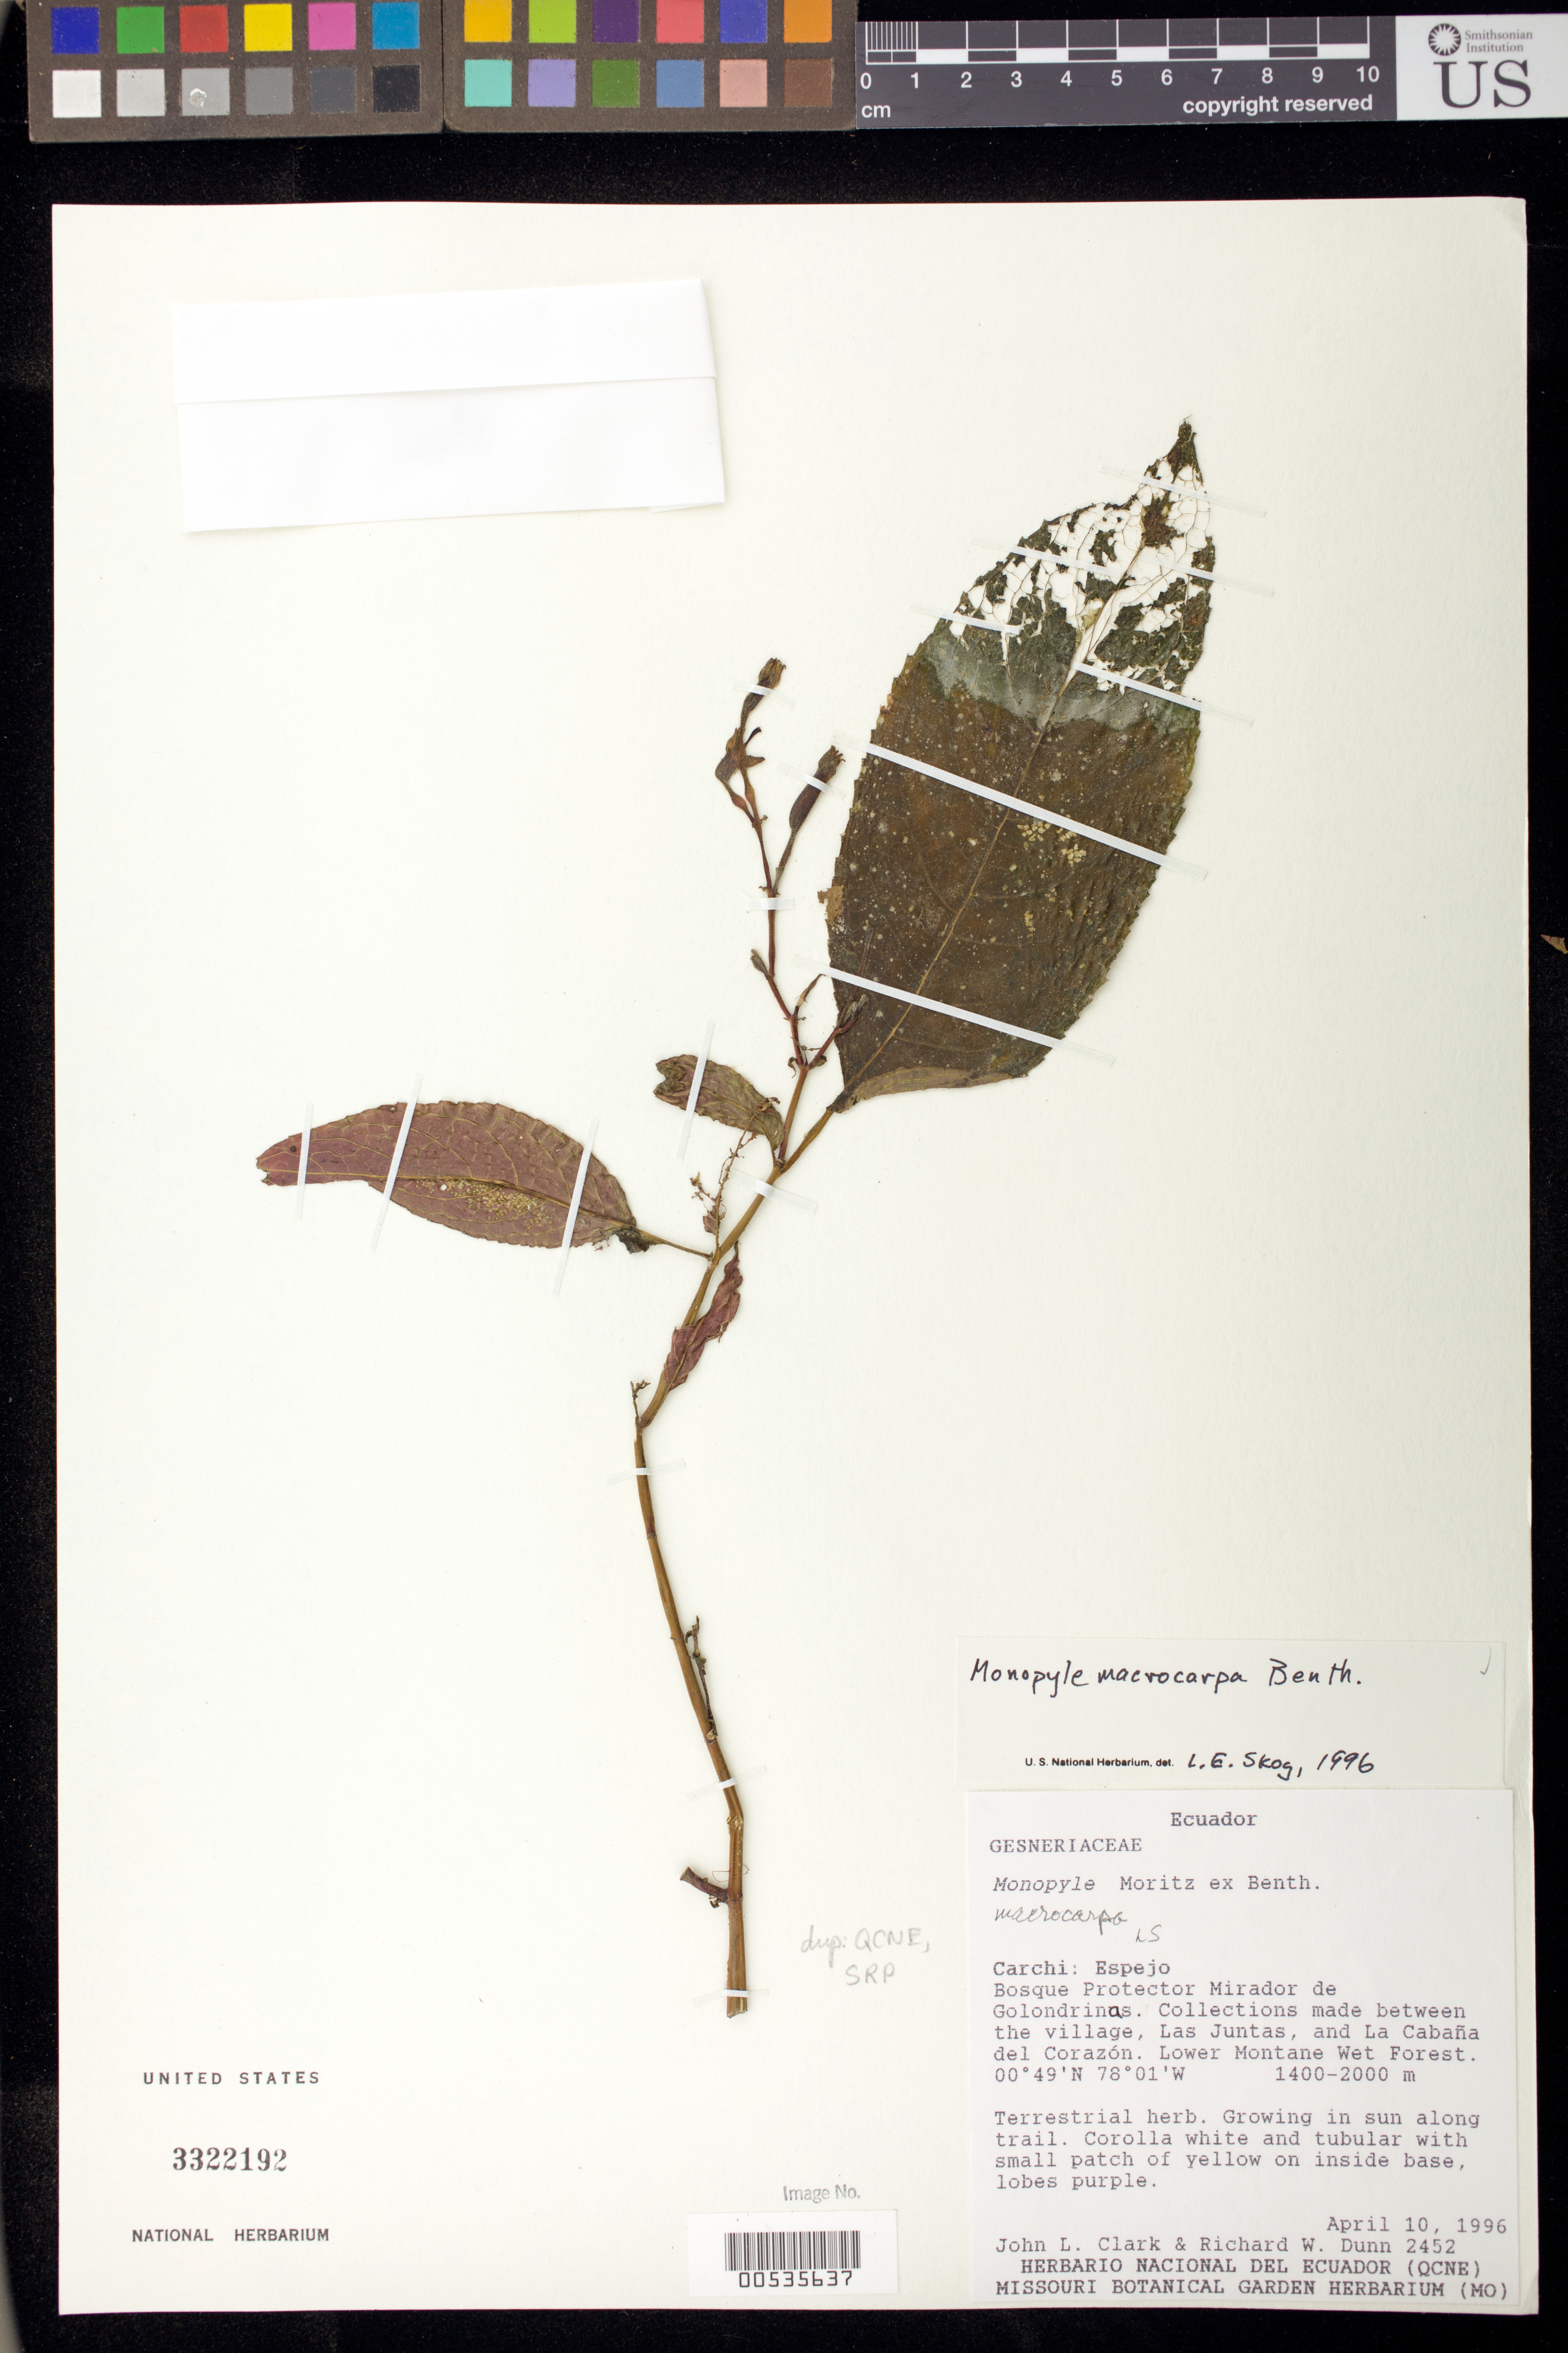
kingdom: Plantae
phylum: Tracheophyta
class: Magnoliopsida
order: Lamiales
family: Gesneriaceae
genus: Monopyle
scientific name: Monopyle macrocarpa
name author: Benth.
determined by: Skog, Laurence E.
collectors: J. L. Clark & R. Dunn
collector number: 2452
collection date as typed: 10 Apr 1996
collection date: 1996-04-10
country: Ecuador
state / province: Carchi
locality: Espejo; Bosque Protector Mirador de Golondrinas; between the village, Las Juntas, and La Cabaña del Corazón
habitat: Lower montane wet forest; growing in sun along trail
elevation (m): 1400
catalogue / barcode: US 3322192